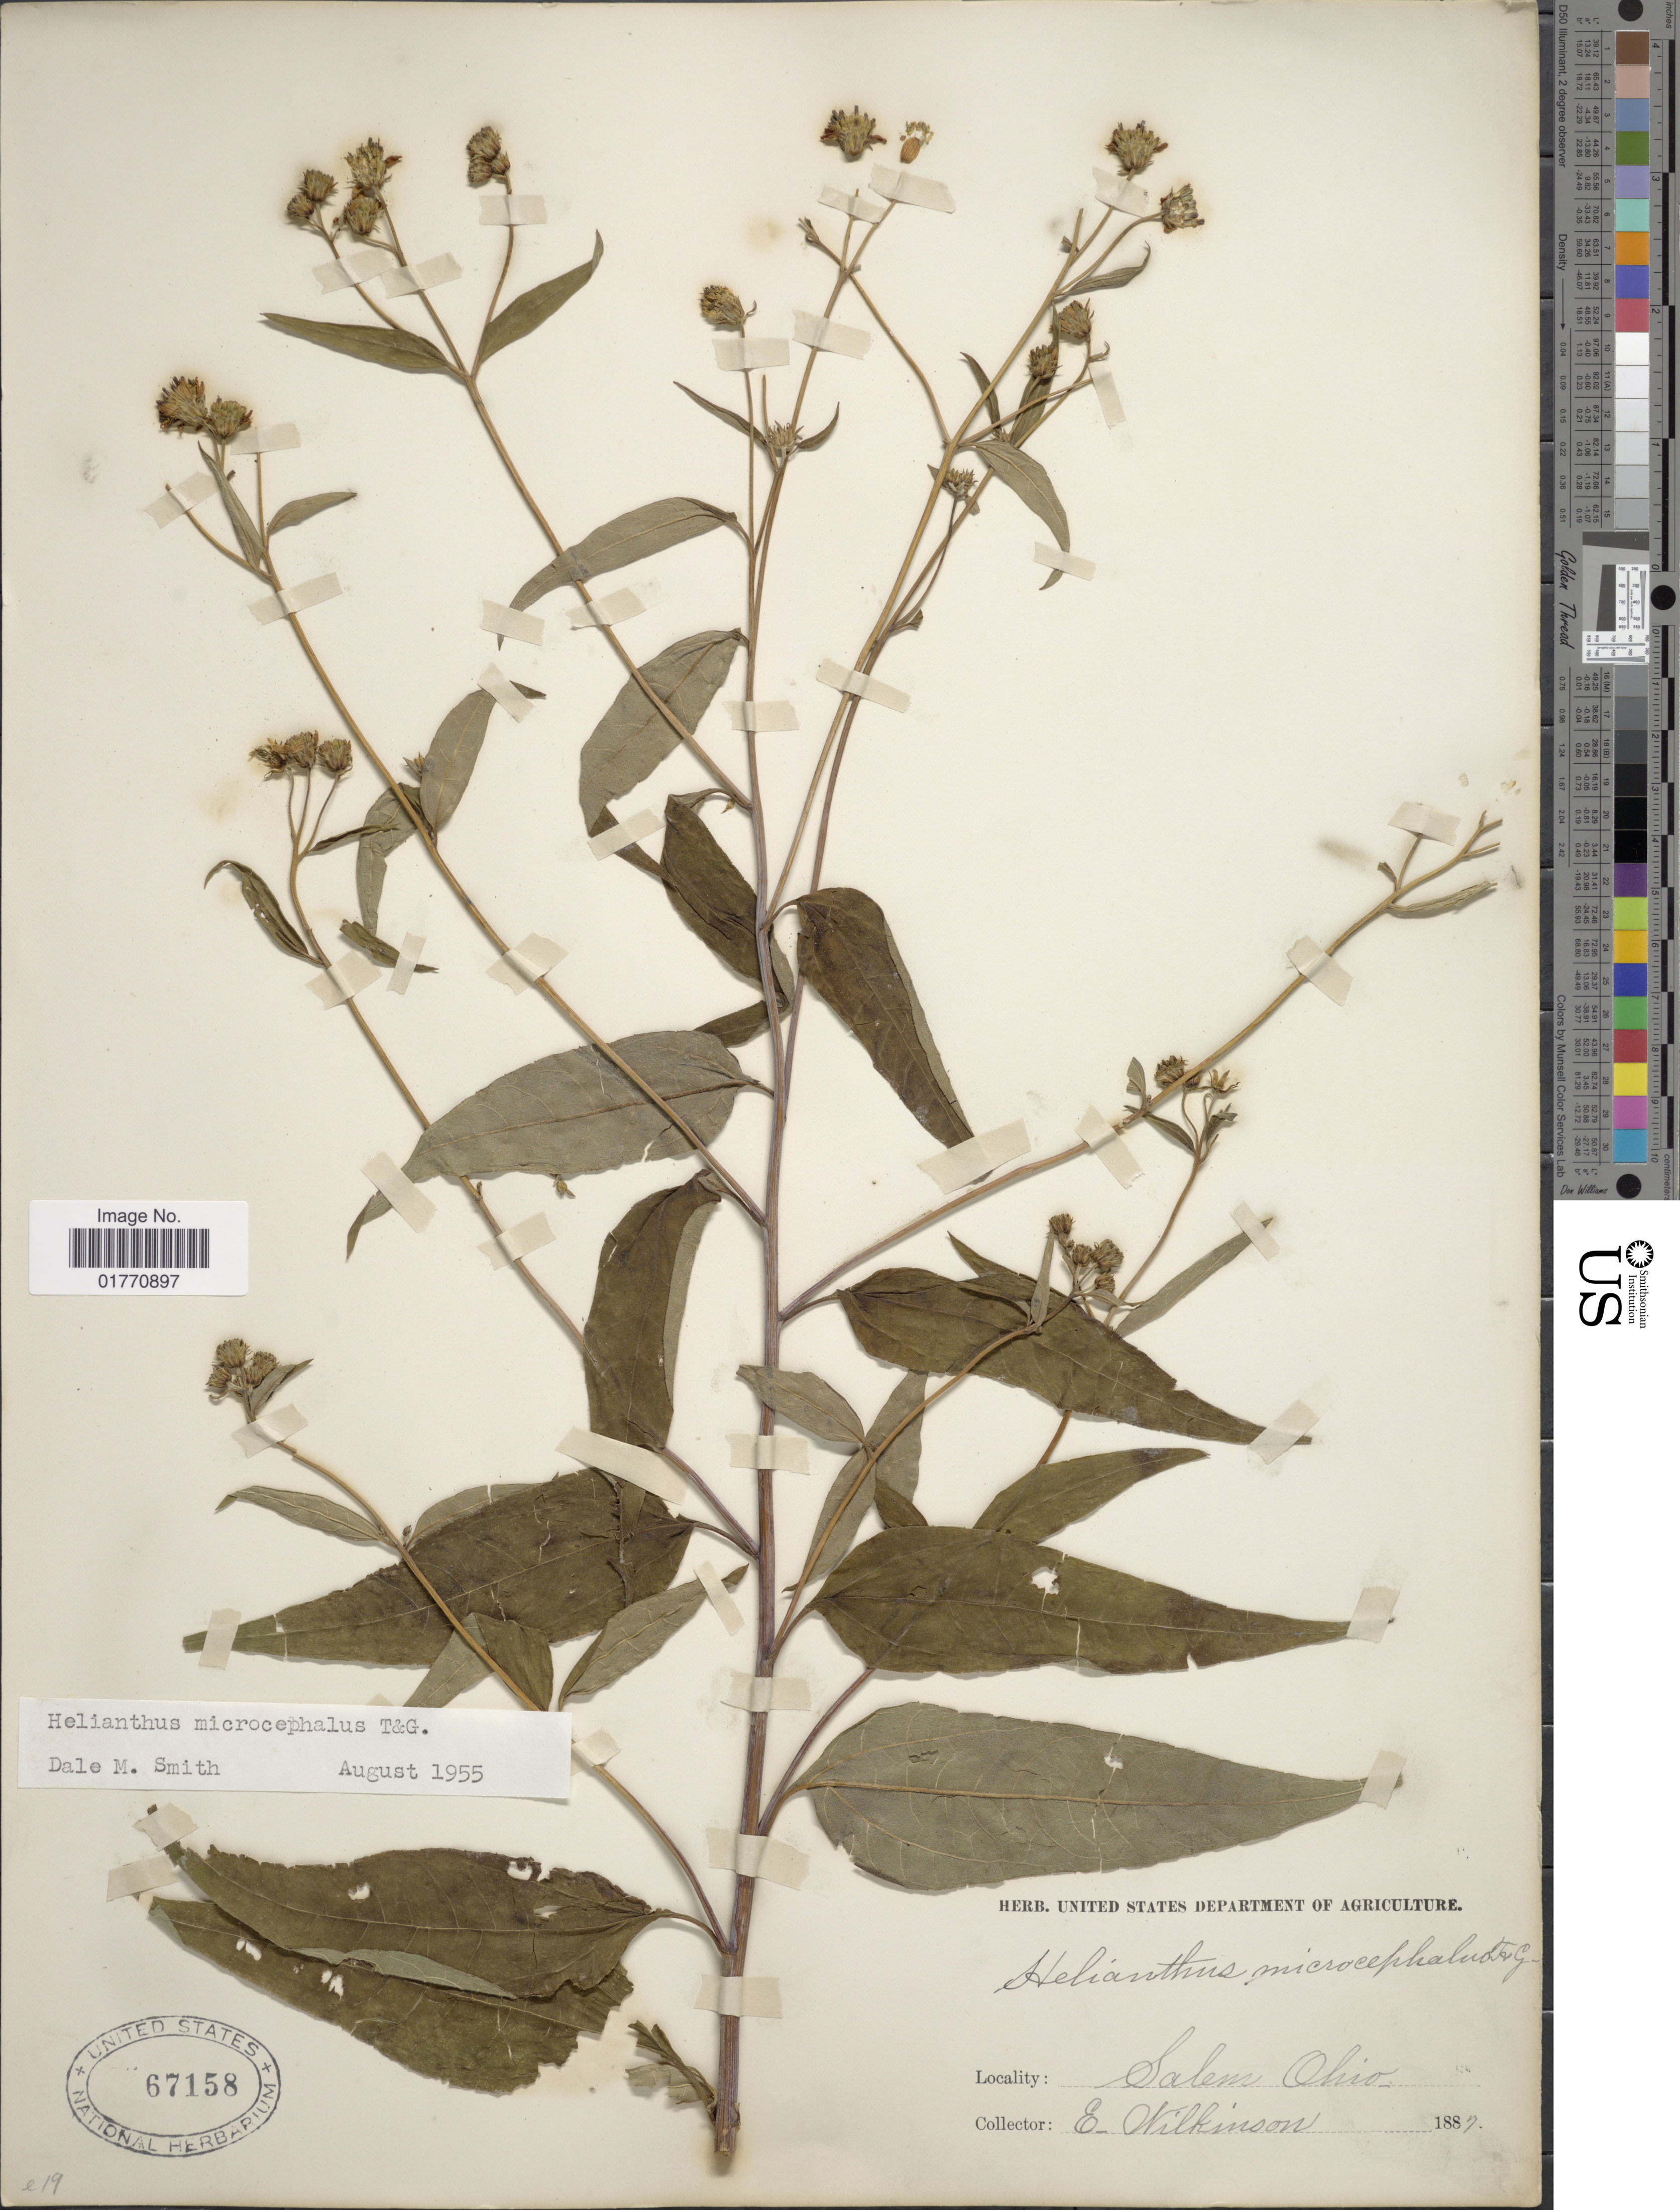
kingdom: Plantae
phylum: Tracheophyta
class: Magnoliopsida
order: Asterales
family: Asteraceae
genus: Helianthus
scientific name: Helianthus microcephalus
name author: Torr. & A. Gray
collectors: E. Wilkinson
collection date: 1887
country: United States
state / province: Ohio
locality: Salem.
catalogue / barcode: US 67158